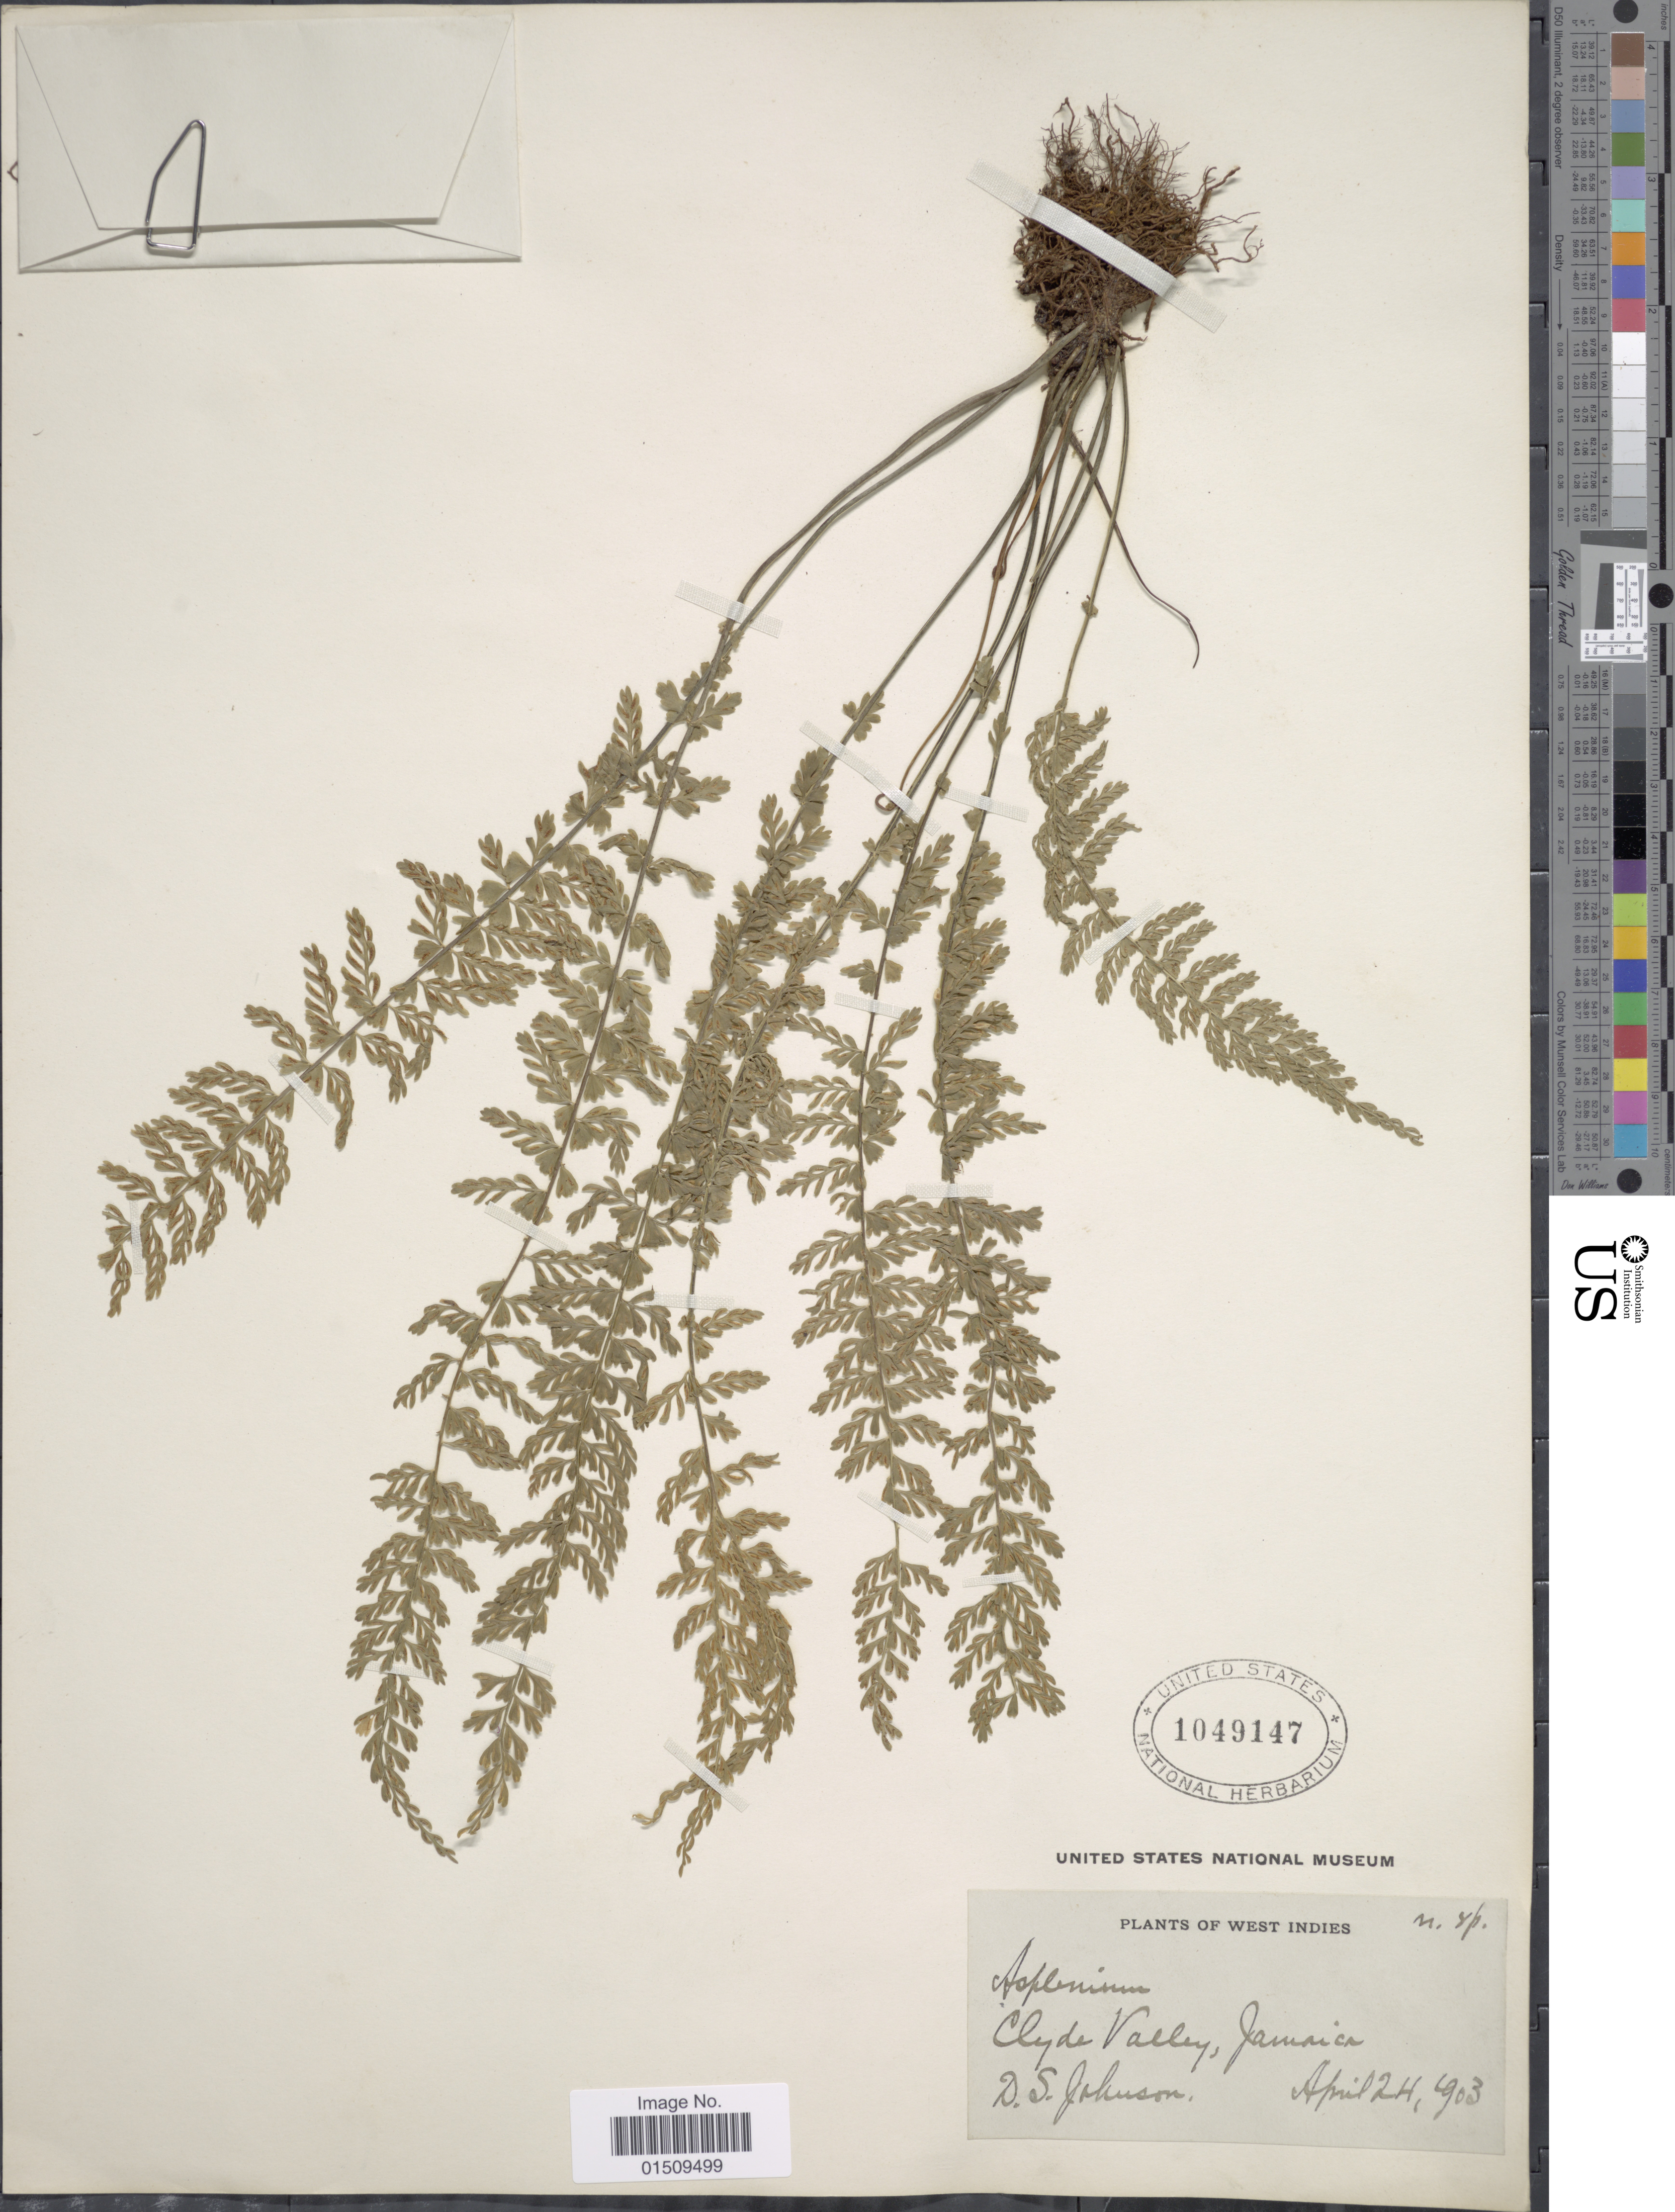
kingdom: Plantae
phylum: Tracheophyta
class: Polypodiopsida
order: Polypodiales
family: Aspleniaceae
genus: Asplenium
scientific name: Asplenium sciadophilum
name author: Proctor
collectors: D. S. Johnson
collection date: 1903-04-24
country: Jamaica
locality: West Indies, Clyde Valley, Jamaica.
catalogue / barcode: US 1049147